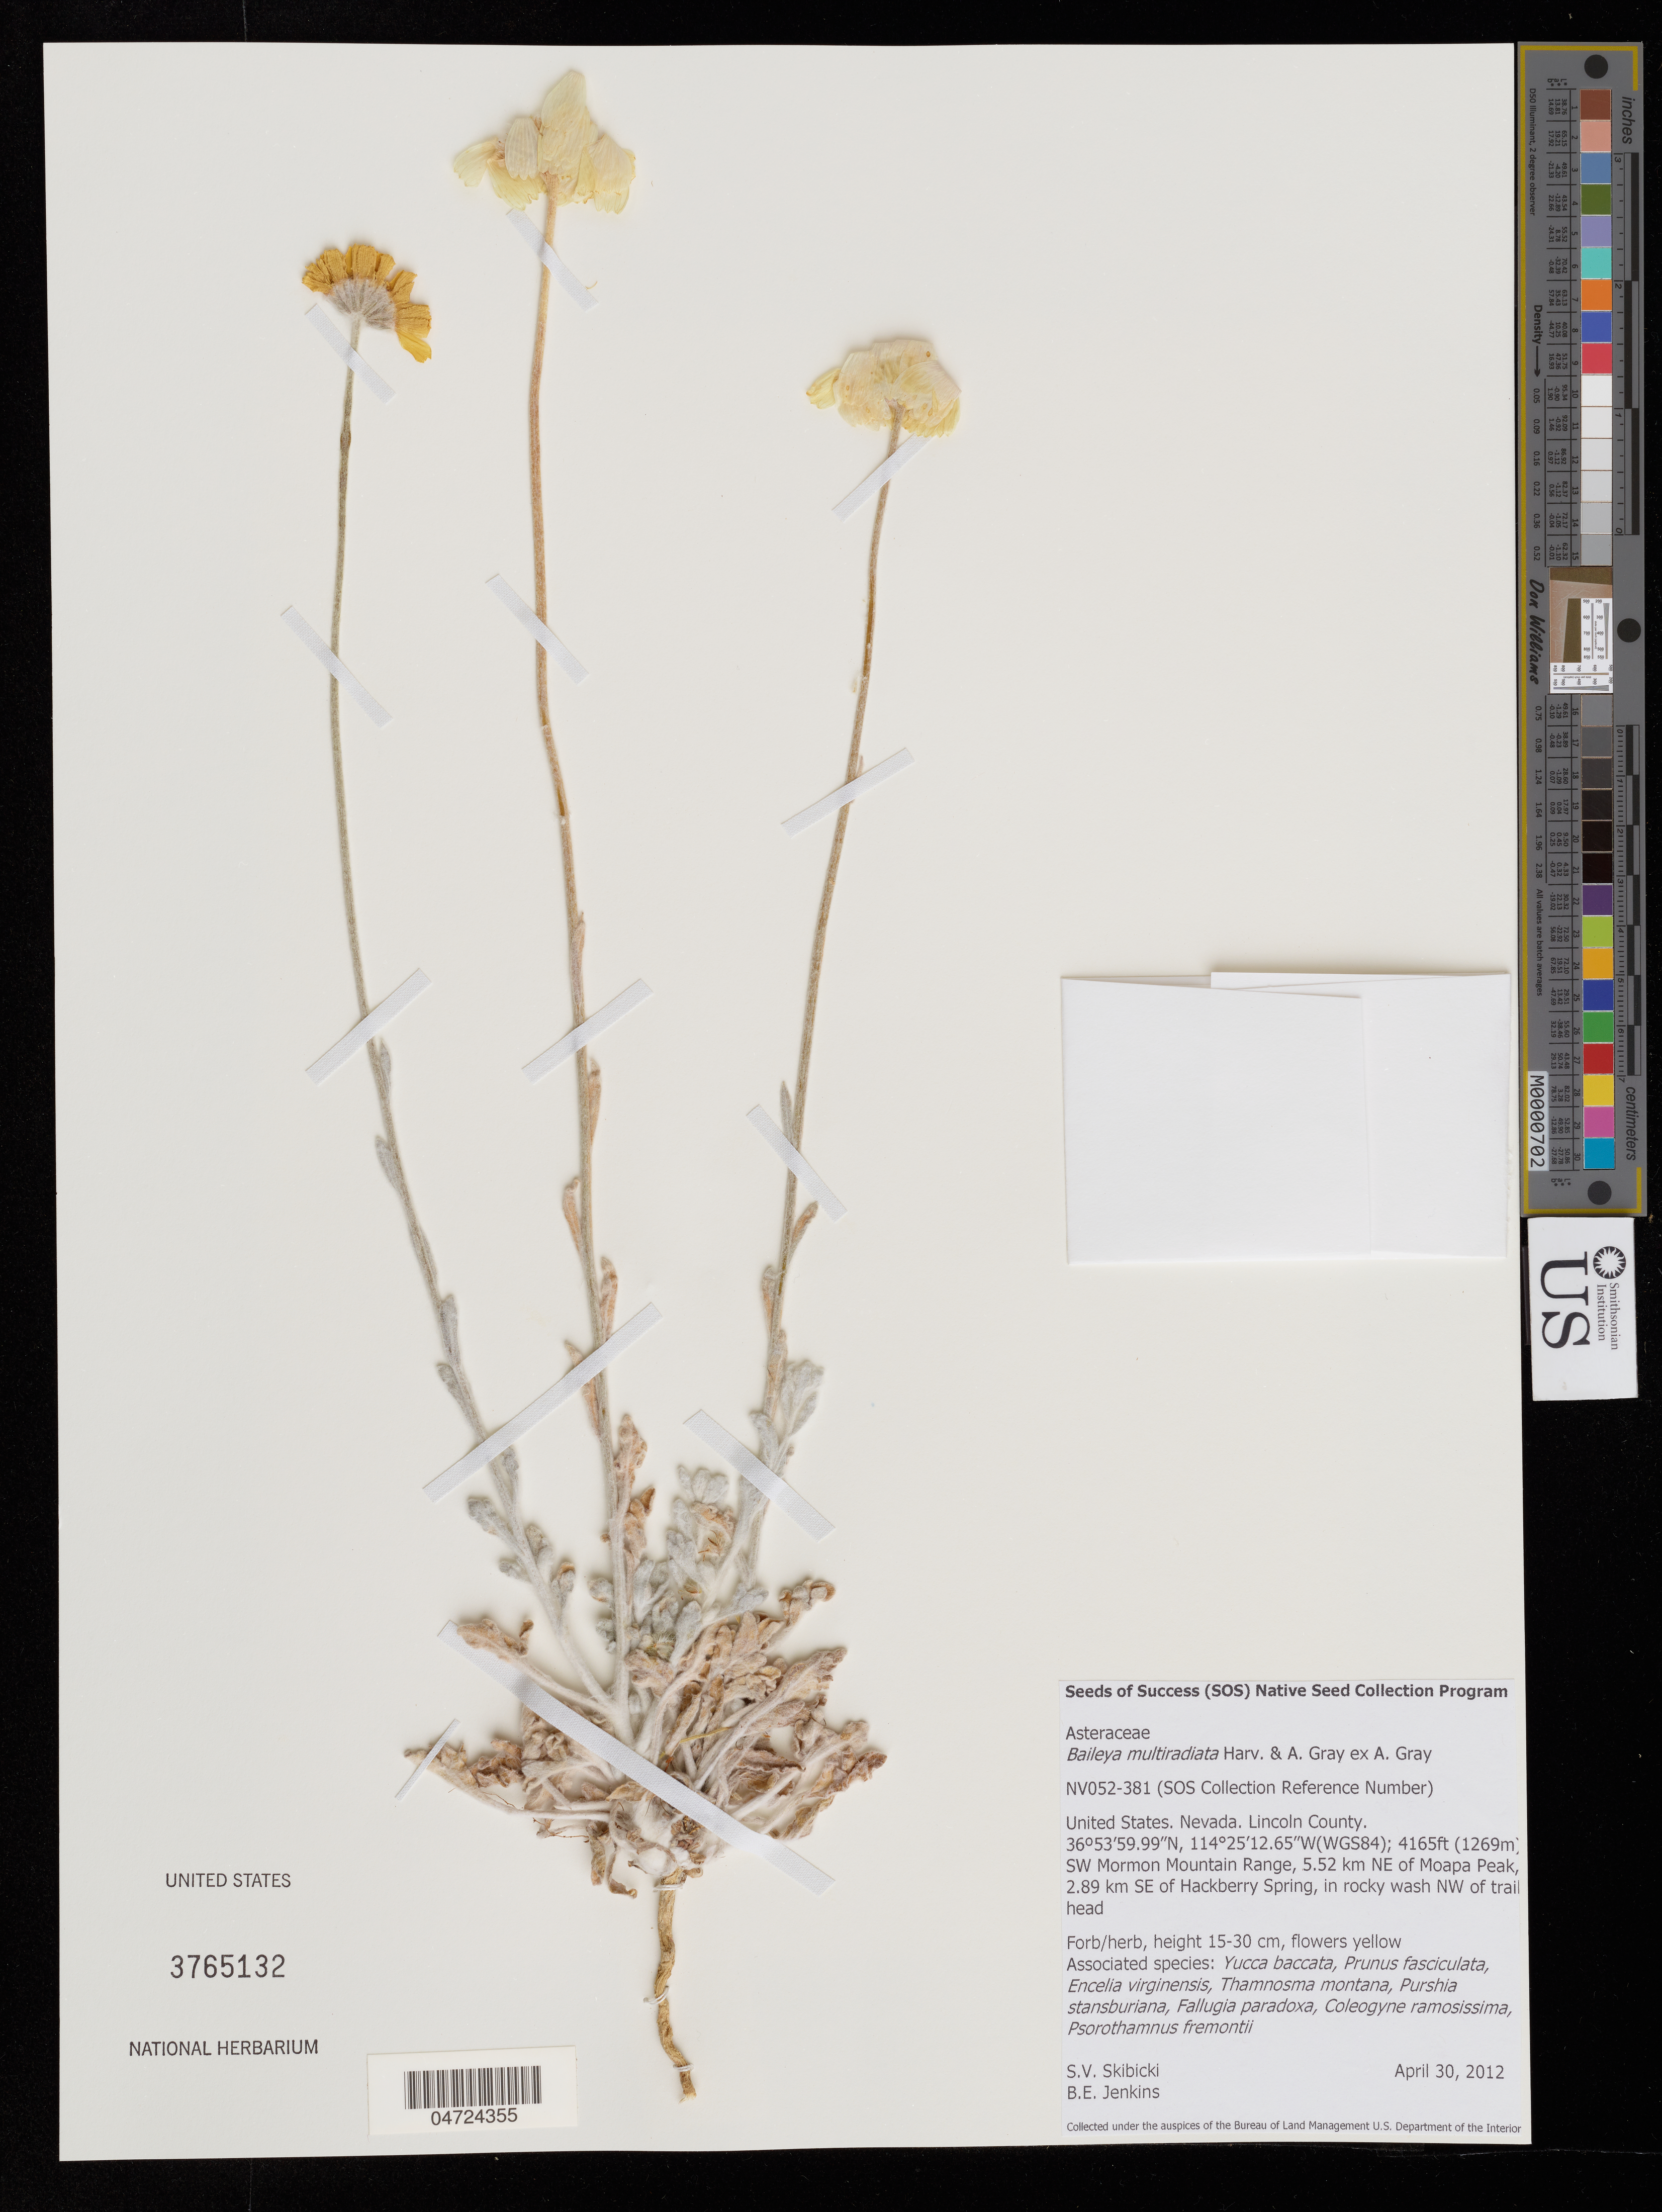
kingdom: Plantae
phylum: Tracheophyta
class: Magnoliopsida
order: Asterales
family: Asteraceae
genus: Baileya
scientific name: Baileya multiradiata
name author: Harv. & A. Gray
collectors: S. Skibicki & B. Jenkins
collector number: NV052-381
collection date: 2012-04-30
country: United States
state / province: Nevada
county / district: Lincoln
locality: Lincoln County. SW Mormon Mountain Range, 5.52 km NE of Moapa Peak, 2.89 km SE of Hackberry Spring, in rocky wash NW of trailhead.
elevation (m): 1269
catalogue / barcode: US 3765132